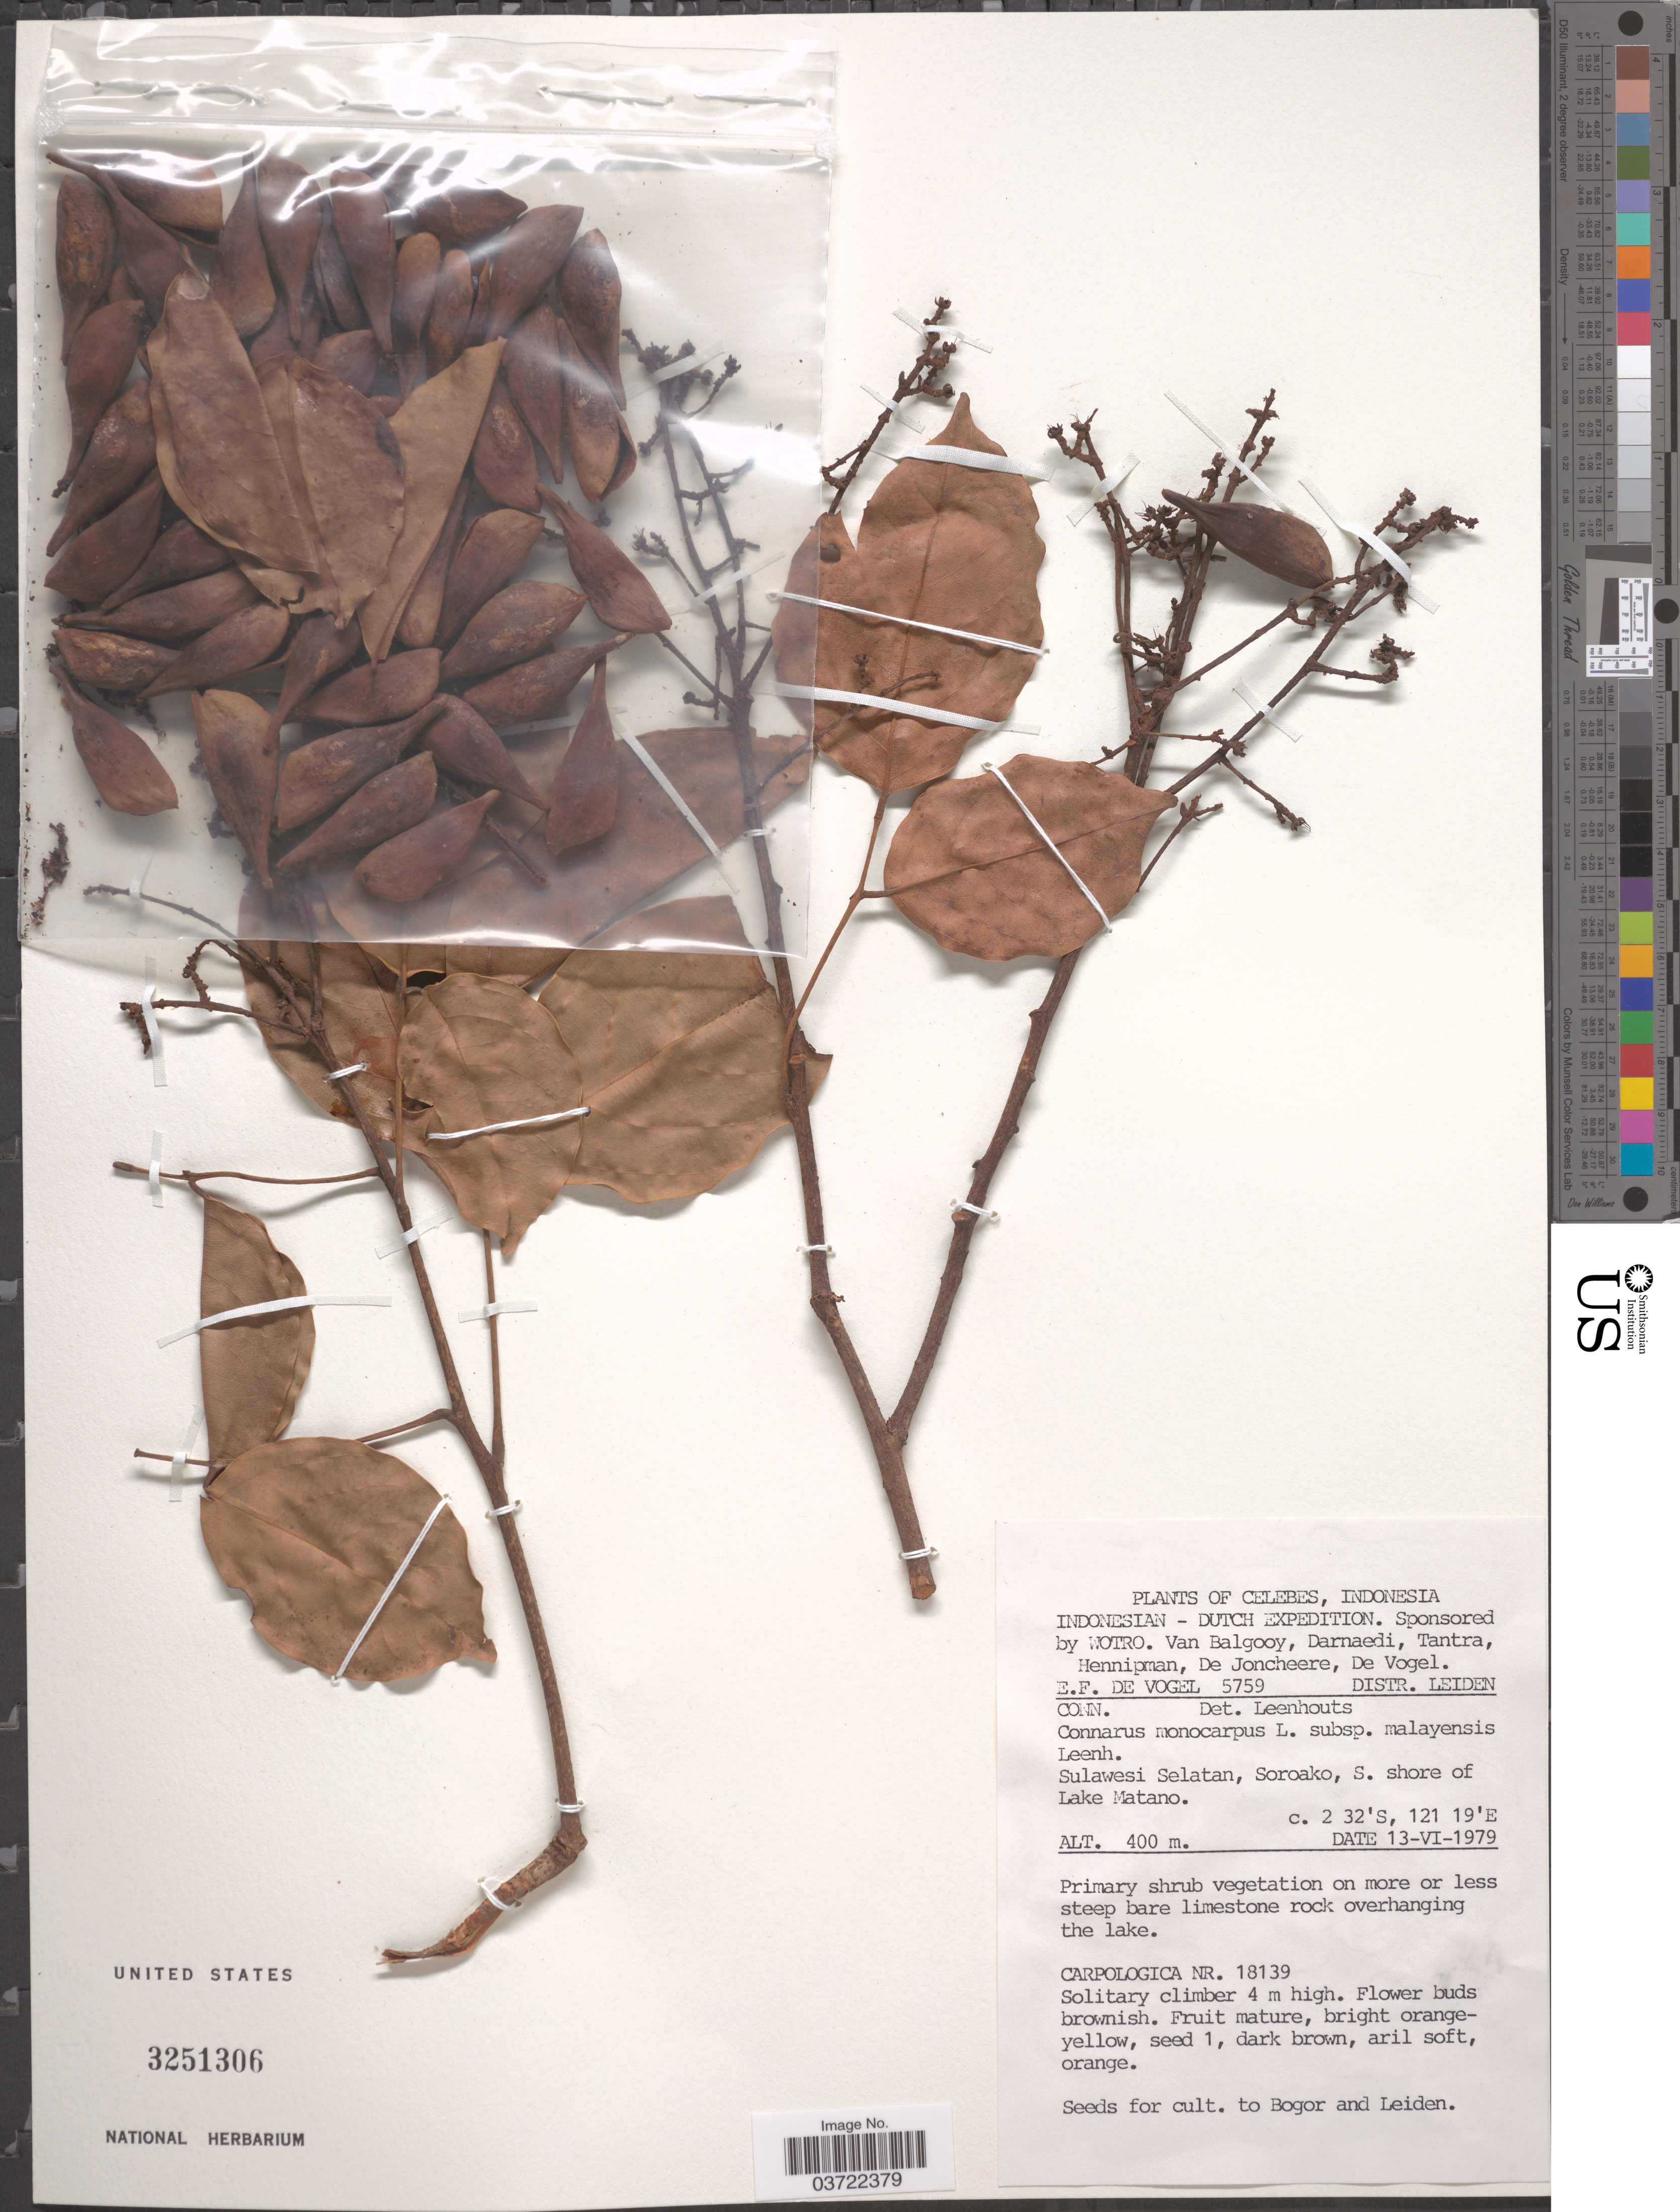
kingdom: Plantae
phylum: Tracheophyta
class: Magnoliopsida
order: Oxalidales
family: Connaraceae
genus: Connarus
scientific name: Connarus monocarpos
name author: L.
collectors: E. F. de Vogel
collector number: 5759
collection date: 1979-06-13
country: Indonesia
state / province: Sulawesi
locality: Celebes. Distr. Leiden [unsure placement] Sulawesi Selatan, Soroako, S. shore of Lake Matano.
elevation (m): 400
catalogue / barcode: US 3251306